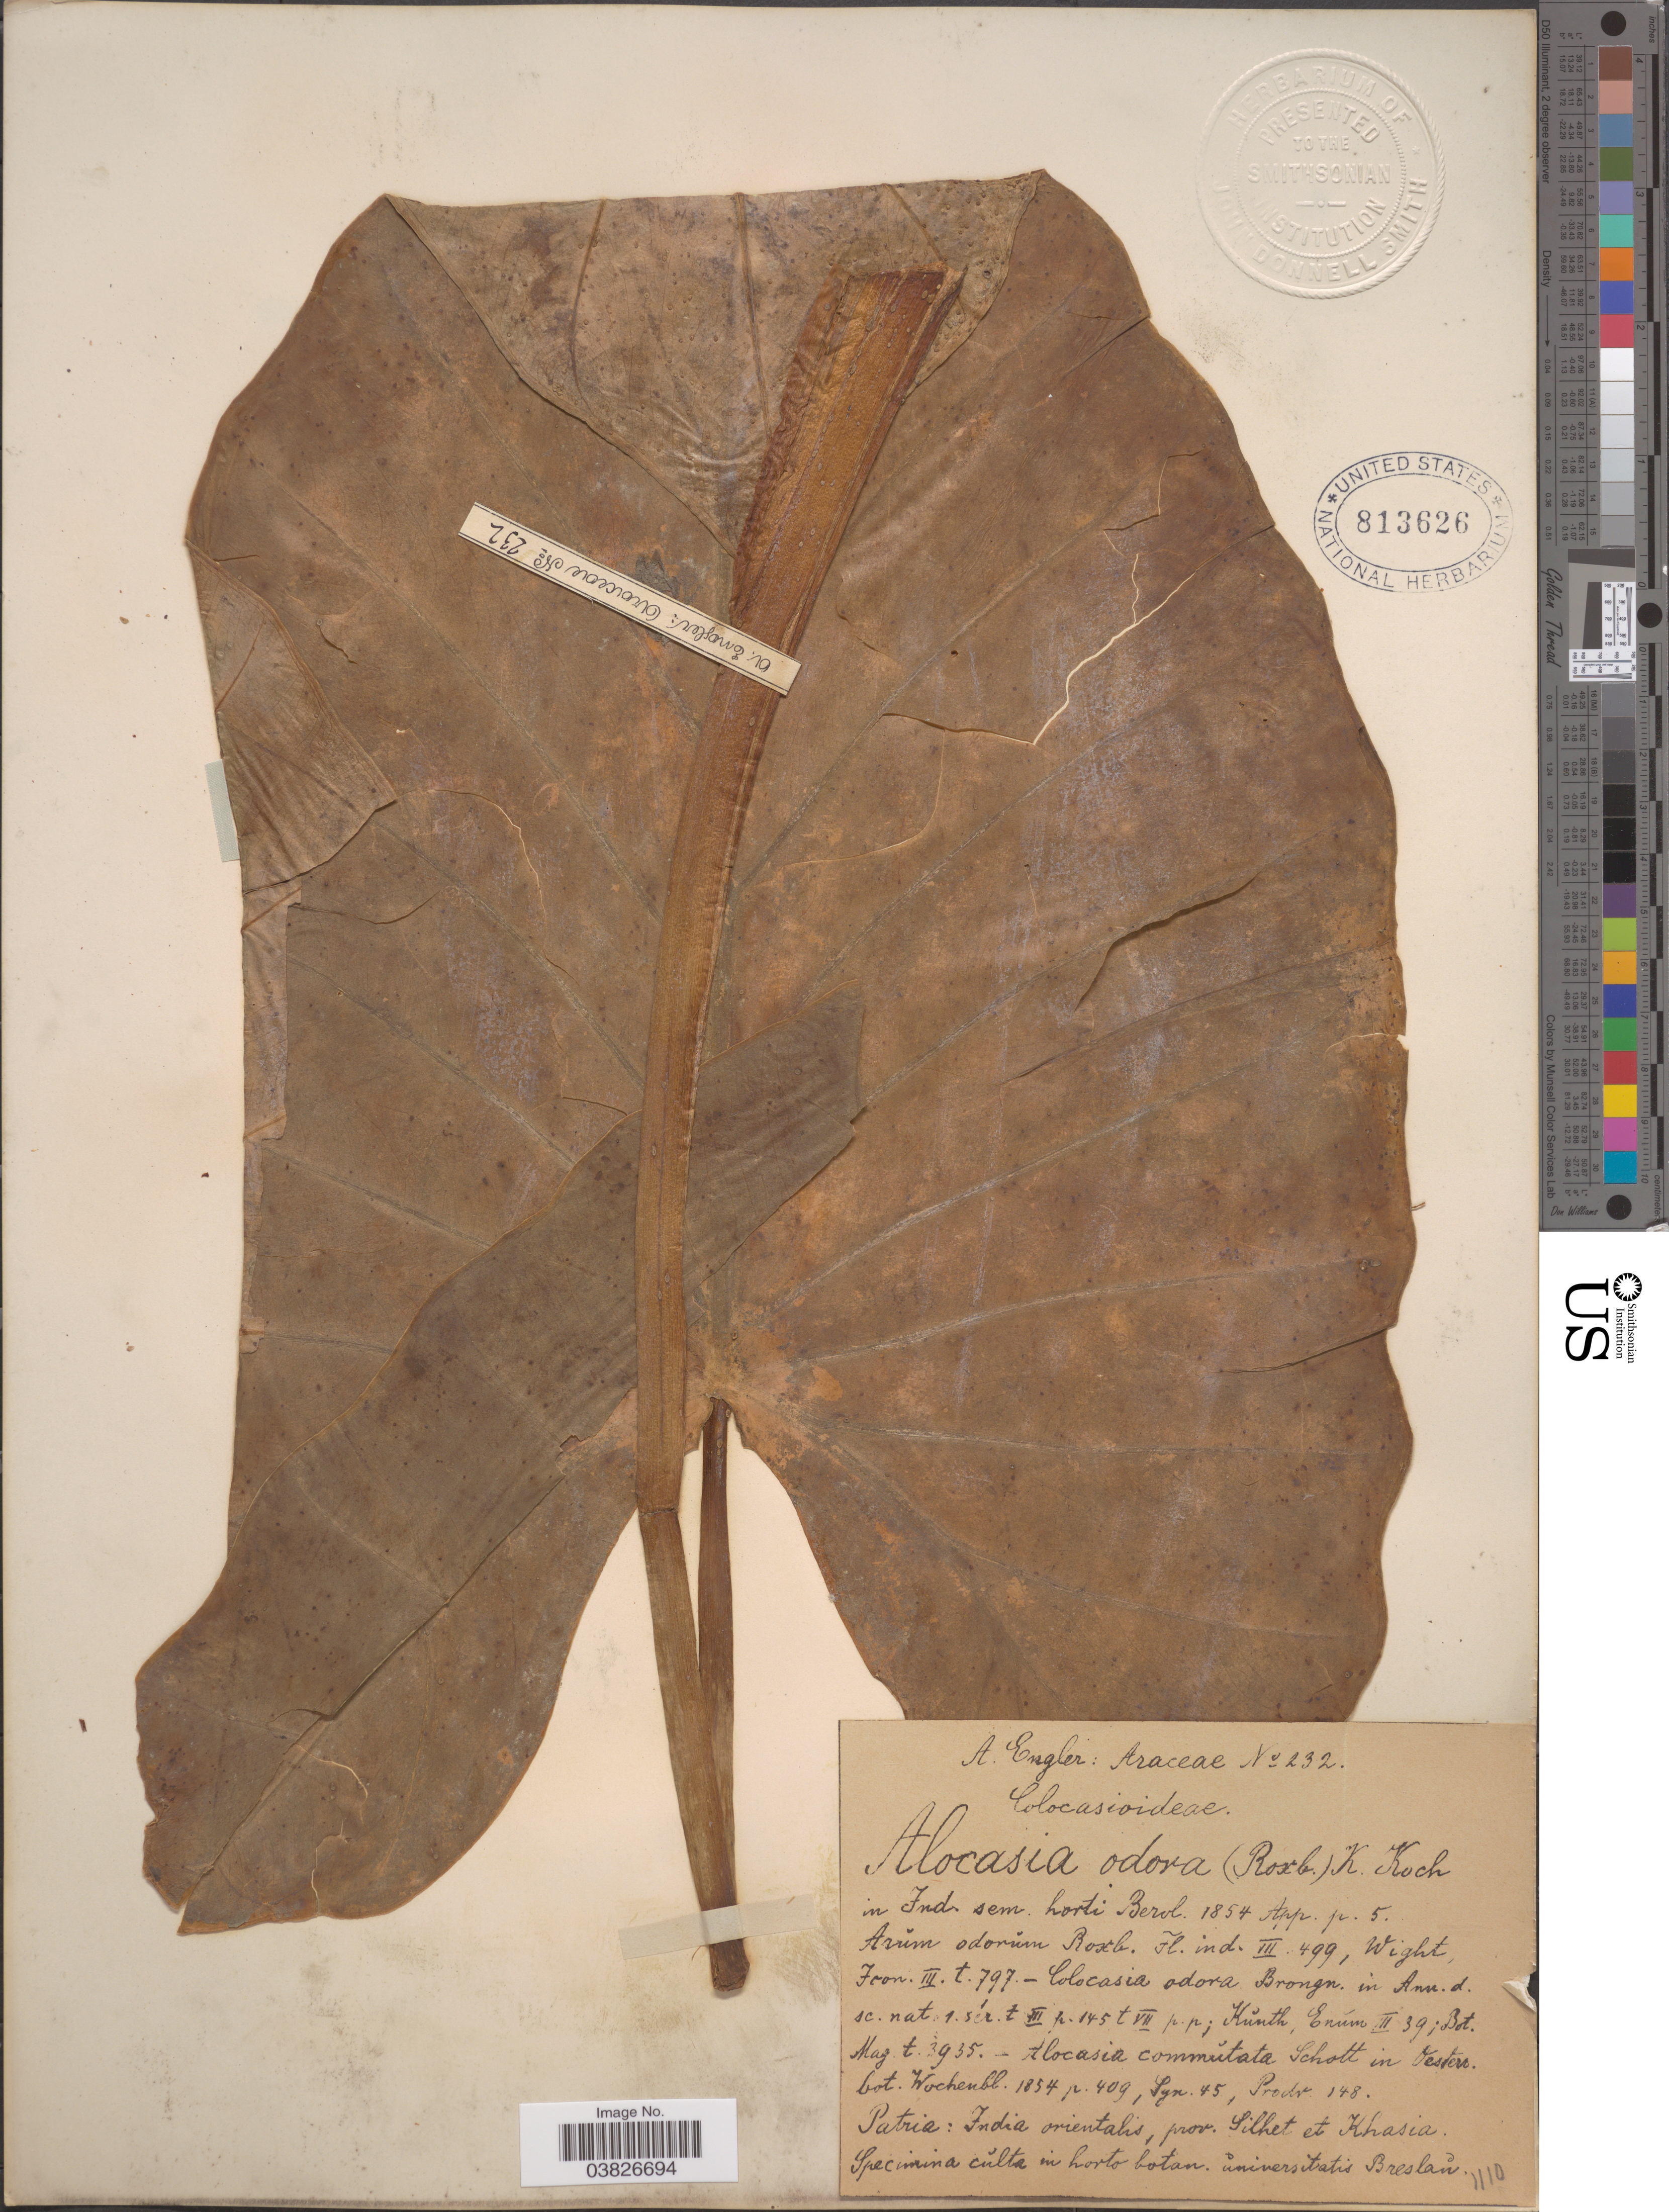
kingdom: Plantae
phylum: Tracheophyta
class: Liliopsida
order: Alismatales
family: Araceae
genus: Alocasia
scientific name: Alocasia odora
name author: (Roxb. ex Lodd. et al.) Spach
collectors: A. Engler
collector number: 232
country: India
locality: India orientalis, prov. Silhet et Khasia.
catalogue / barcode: US 813626